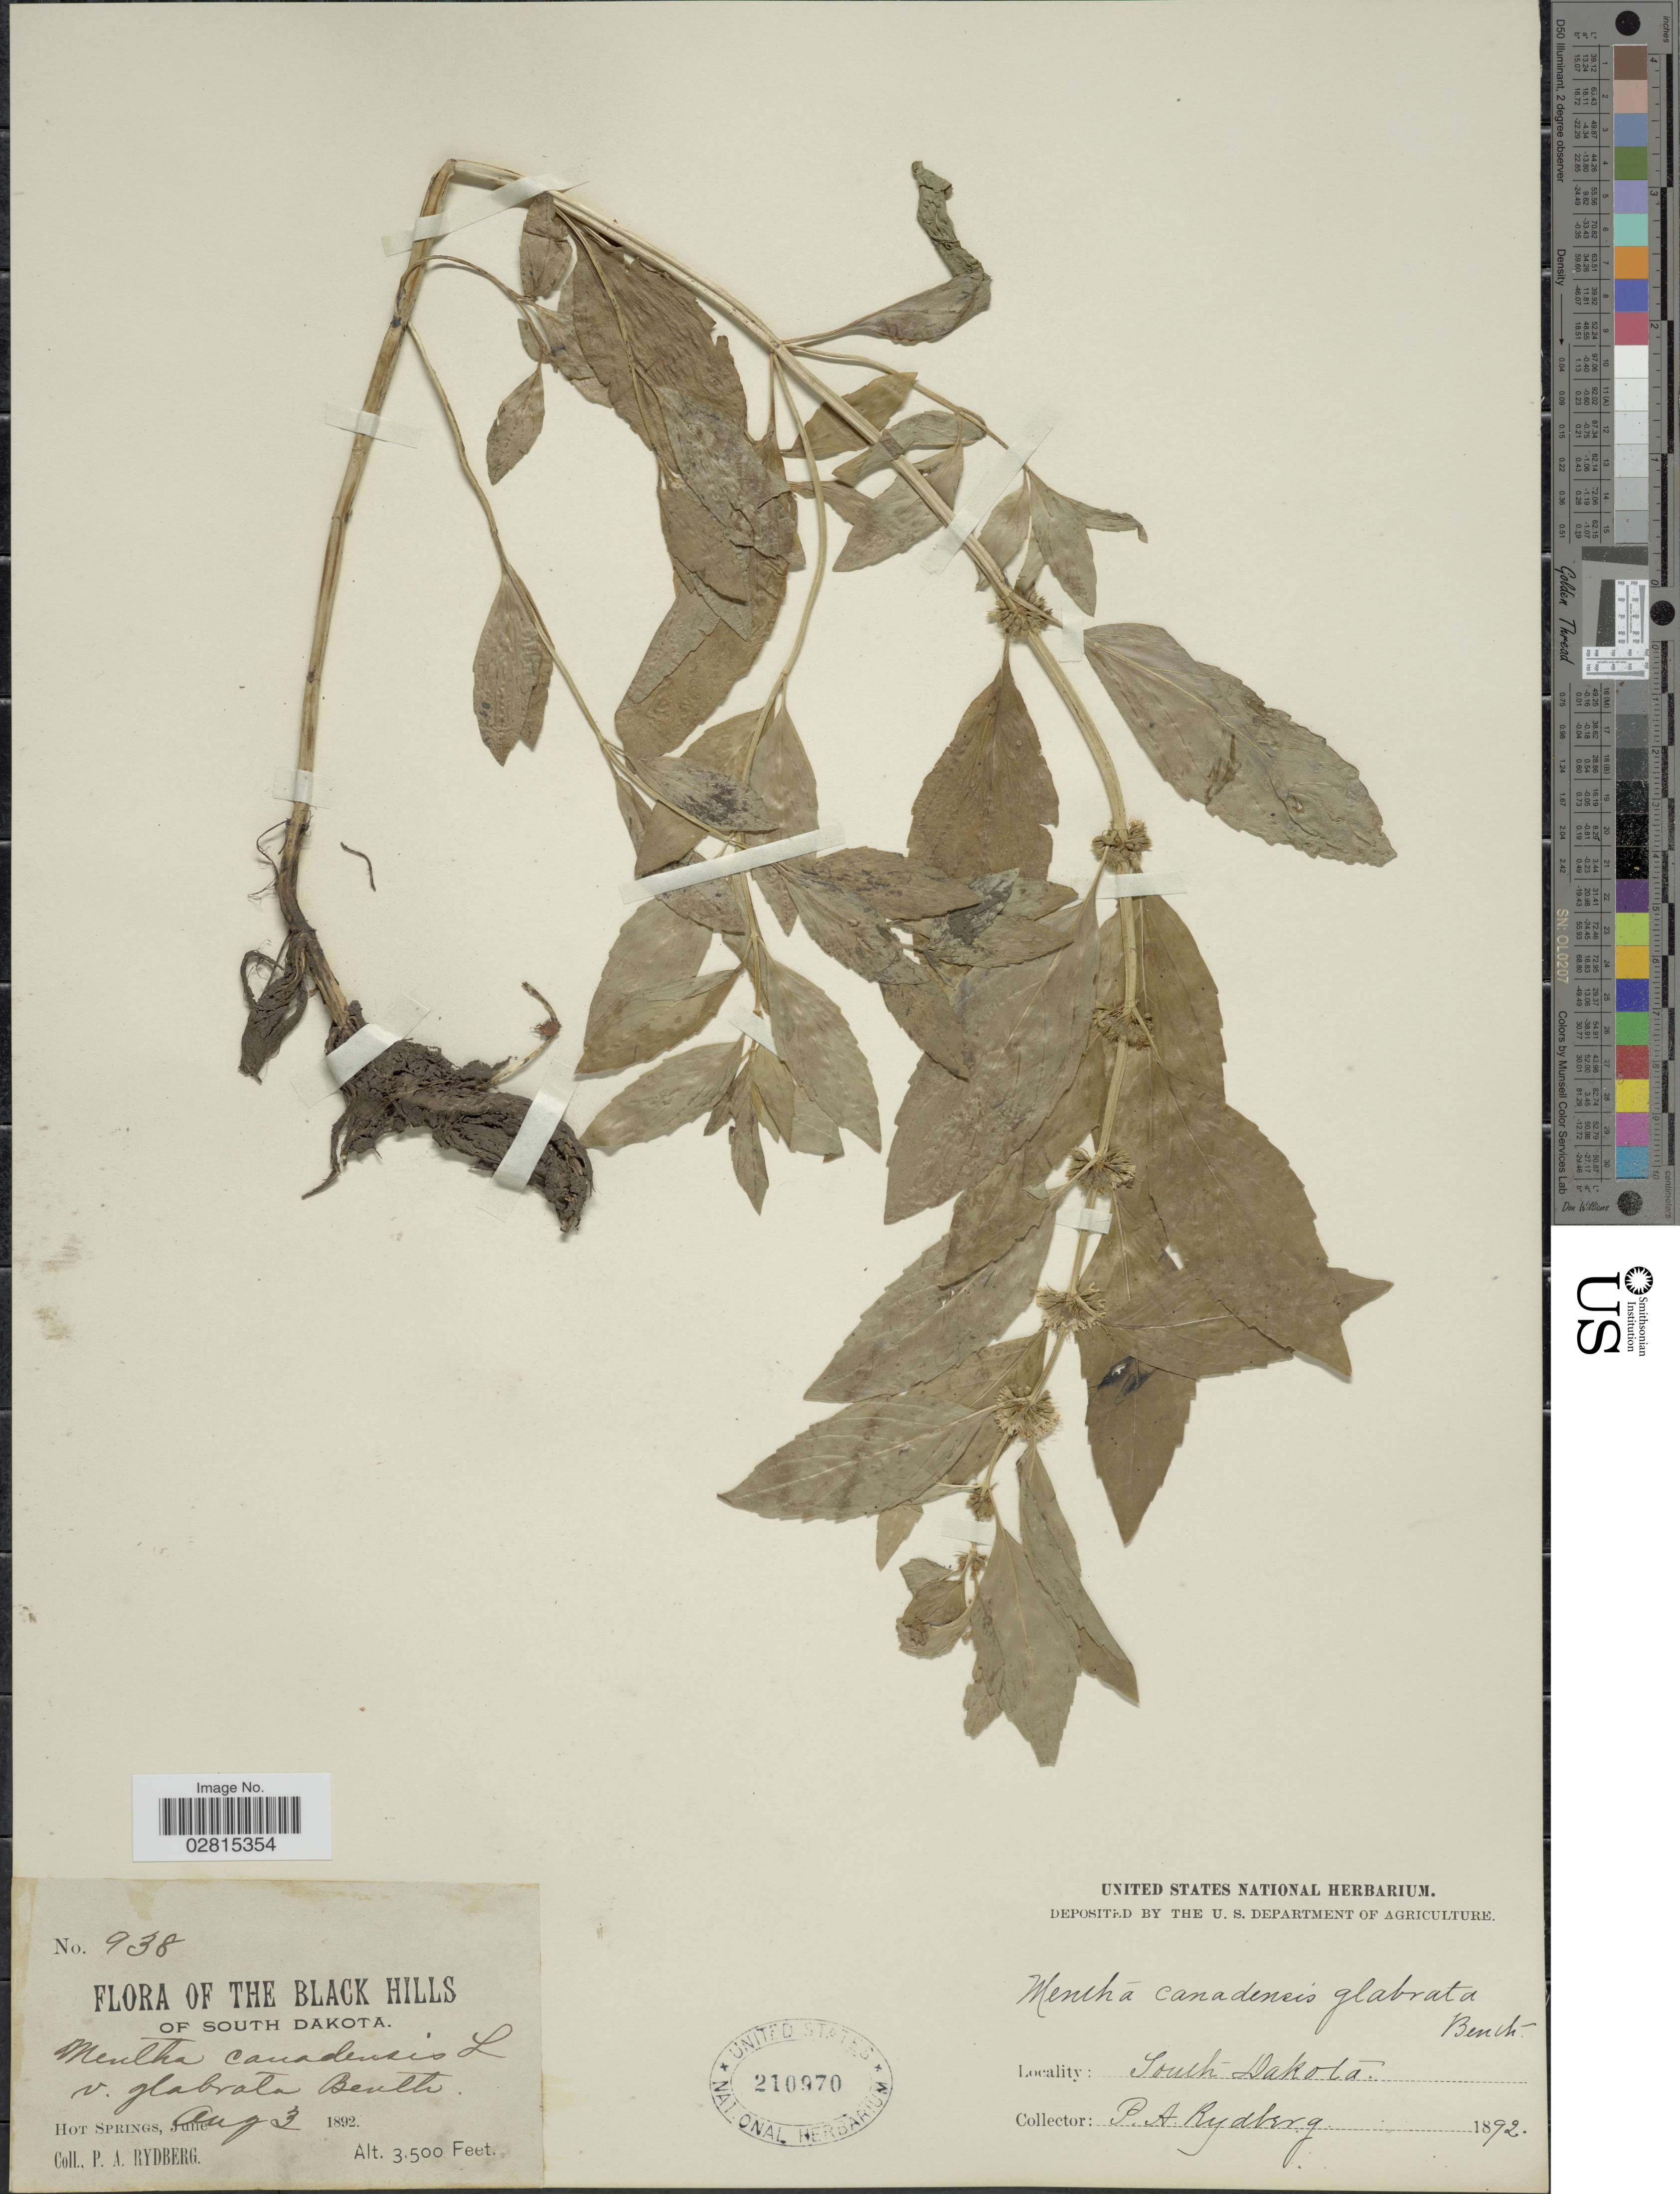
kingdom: Plantae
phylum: Tracheophyta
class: Magnoliopsida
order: Lamiales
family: Lamiaceae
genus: Mentha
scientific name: Mentha canadensis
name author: L.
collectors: P. A. Rydberg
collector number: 938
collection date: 1892-08-03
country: United States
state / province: South Dakota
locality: The Black Hills of South Dakota. Hot Springs.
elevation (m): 1067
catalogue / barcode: US 210970